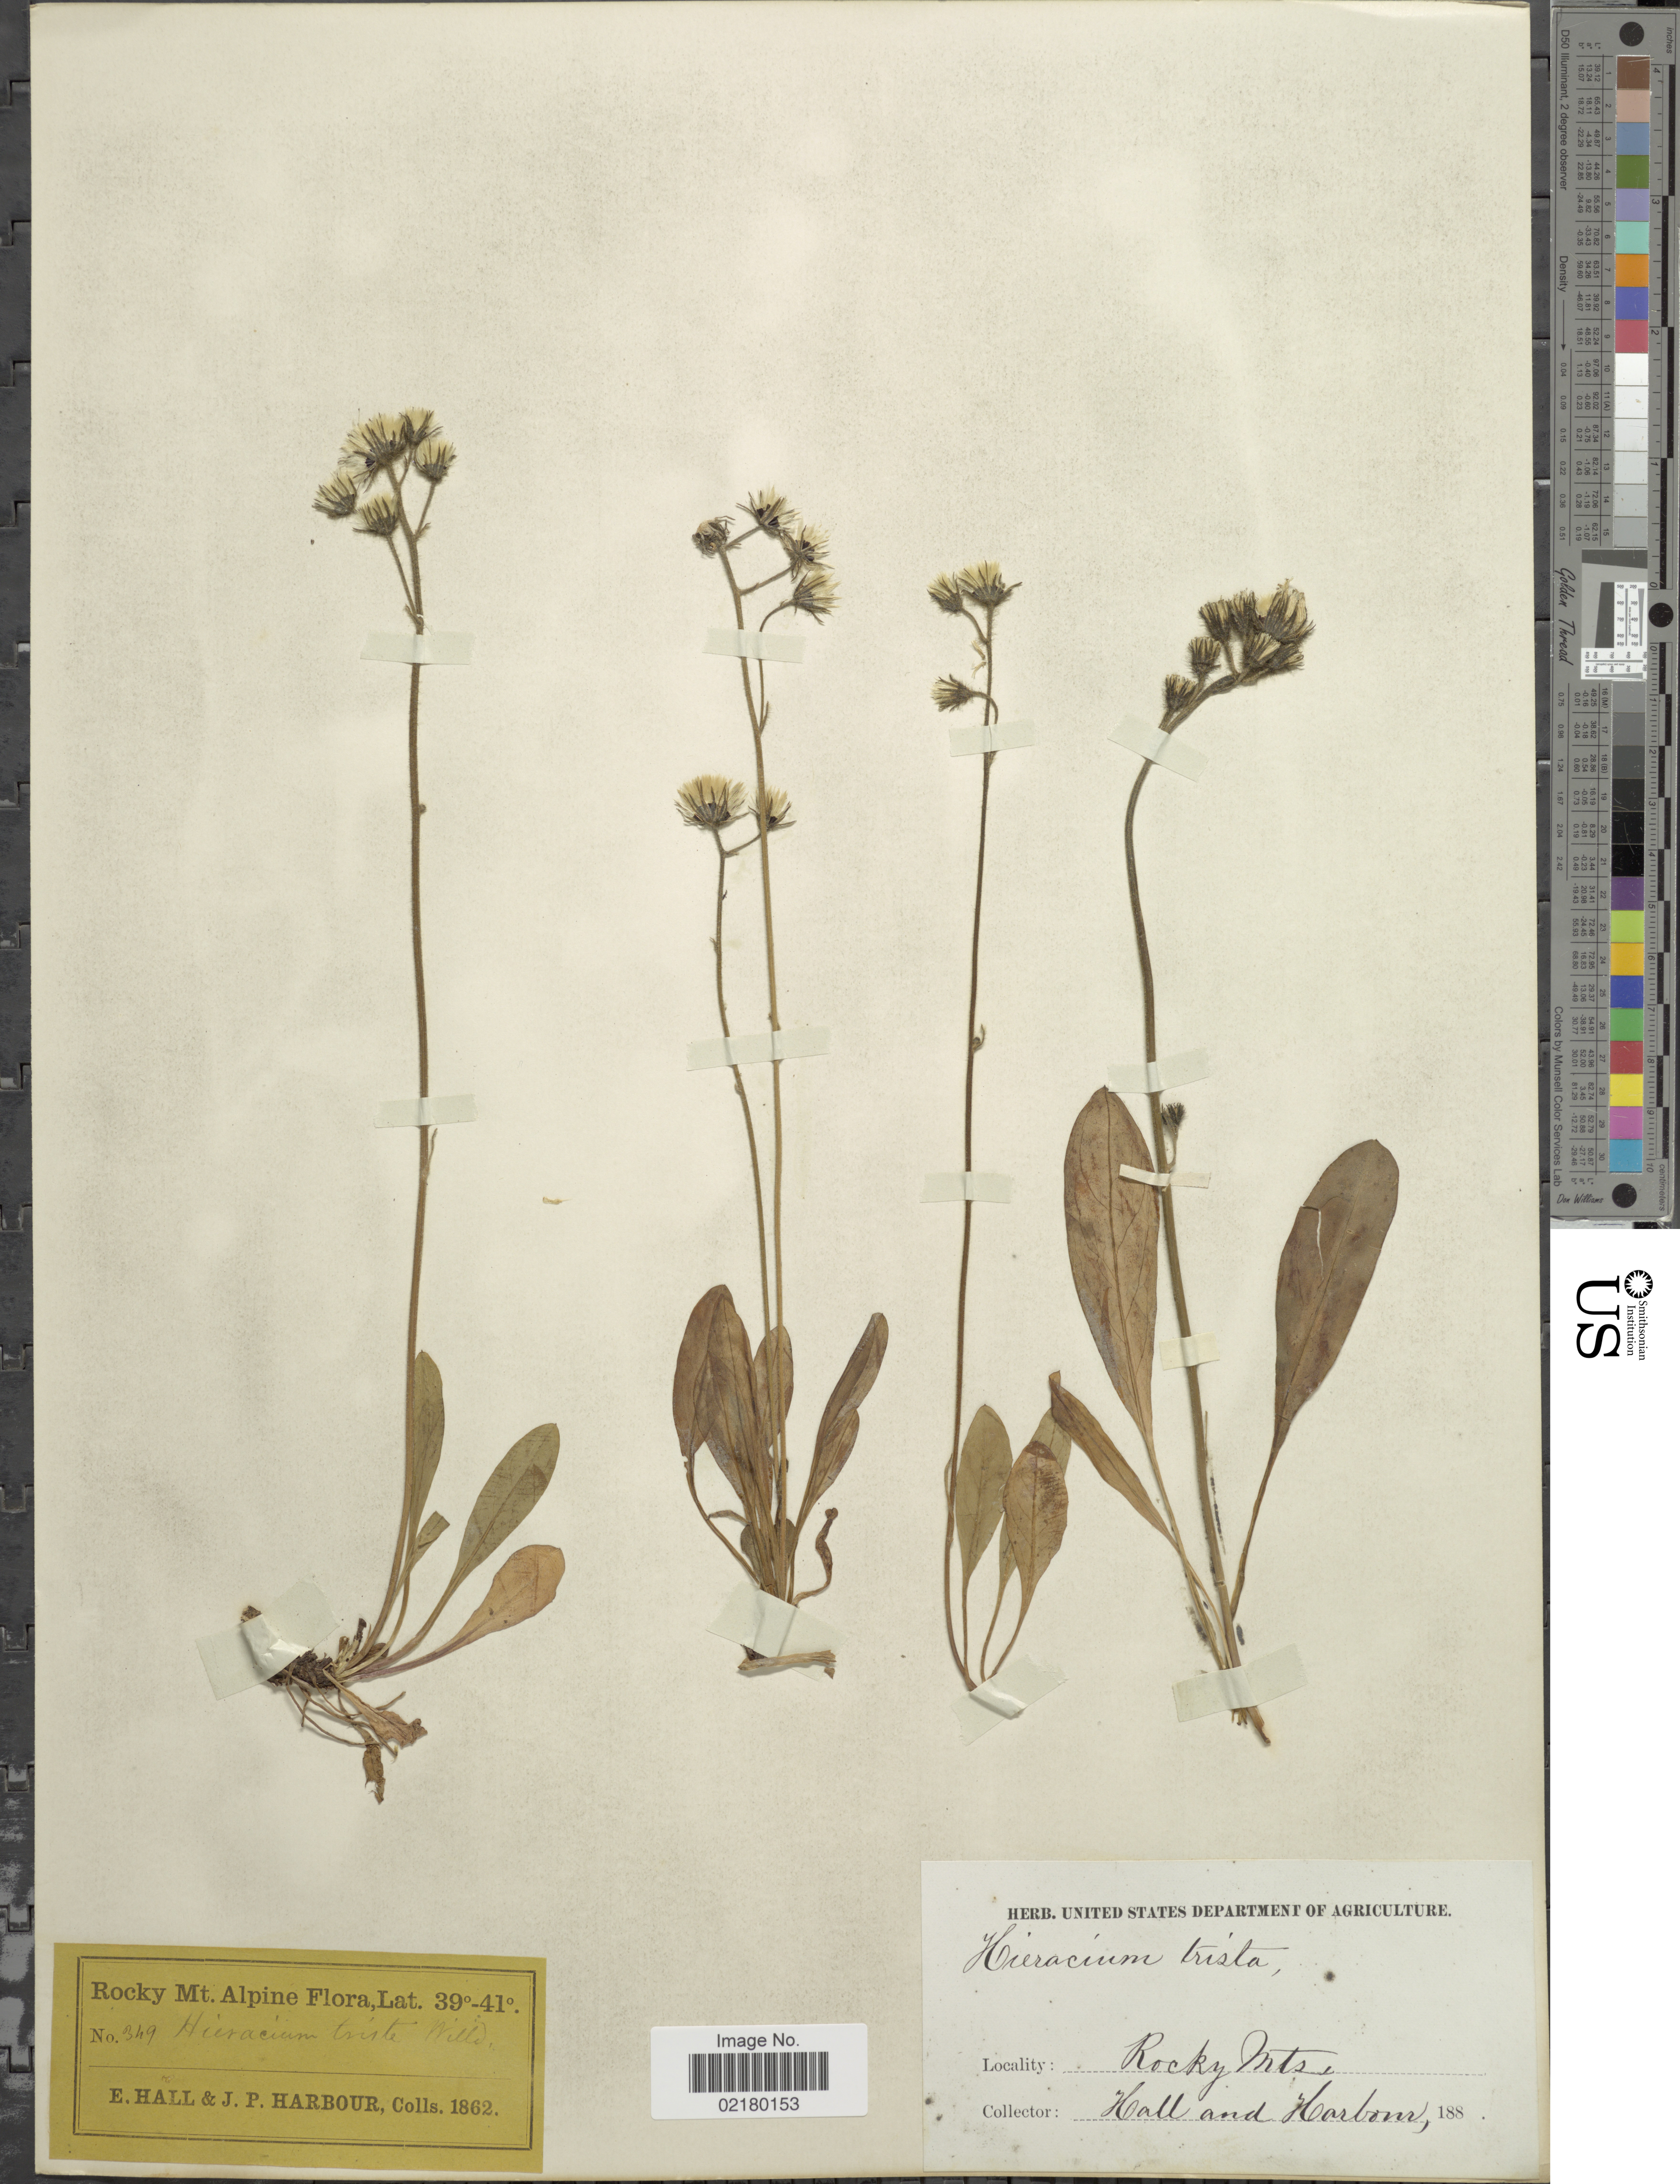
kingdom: Plantae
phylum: Tracheophyta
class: Magnoliopsida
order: Asterales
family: Asteraceae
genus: Hieracium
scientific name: Hieracium triste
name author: Willd. ex Spreng.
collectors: E. Hall & J. Harbour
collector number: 349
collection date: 1862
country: United States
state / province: Colorado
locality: Rocky Mt. Alpine